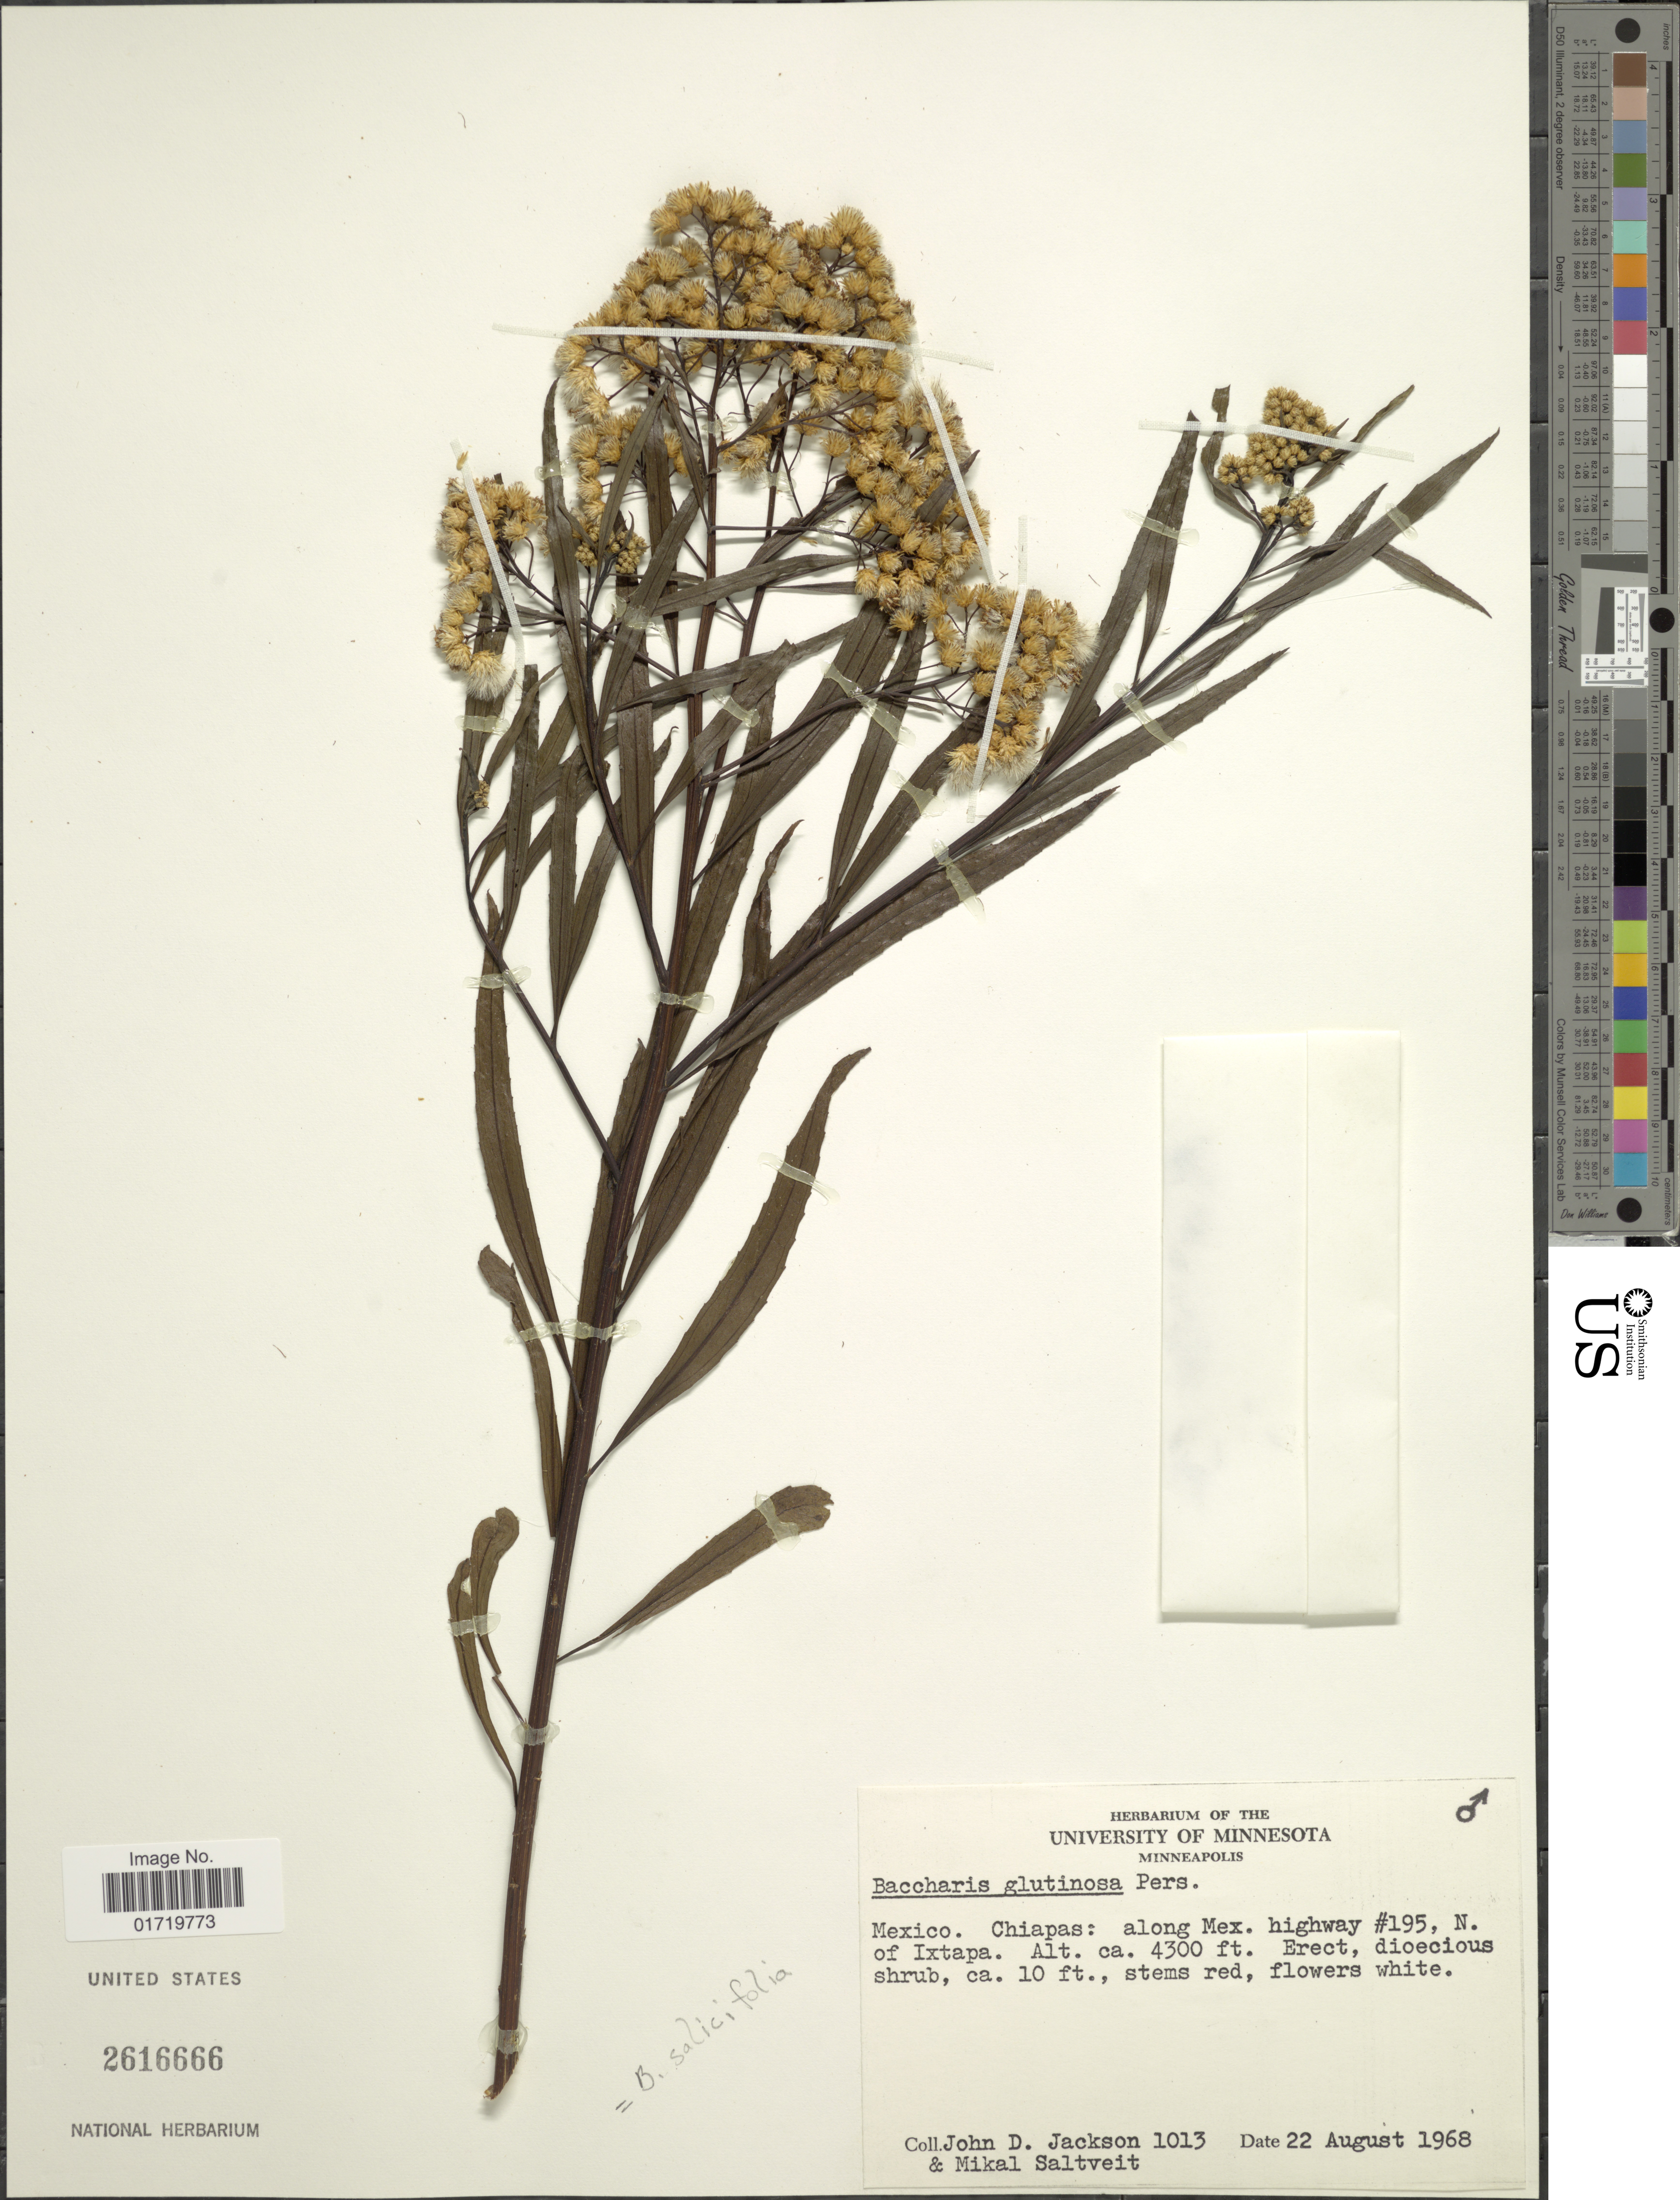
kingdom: Plantae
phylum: Tracheophyta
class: Magnoliopsida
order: Asterales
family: Asteraceae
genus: Baccharis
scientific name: Baccharis salicifolia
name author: (Ruiz & Pav.) Pers.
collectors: J. Jackson & M. Saltveit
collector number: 1013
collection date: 1968-08-22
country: Mexico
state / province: Chiapas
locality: Mexico, Chiapas: along Mex. highway #195, N. of Ixtapa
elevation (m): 1311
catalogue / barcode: US 2616666